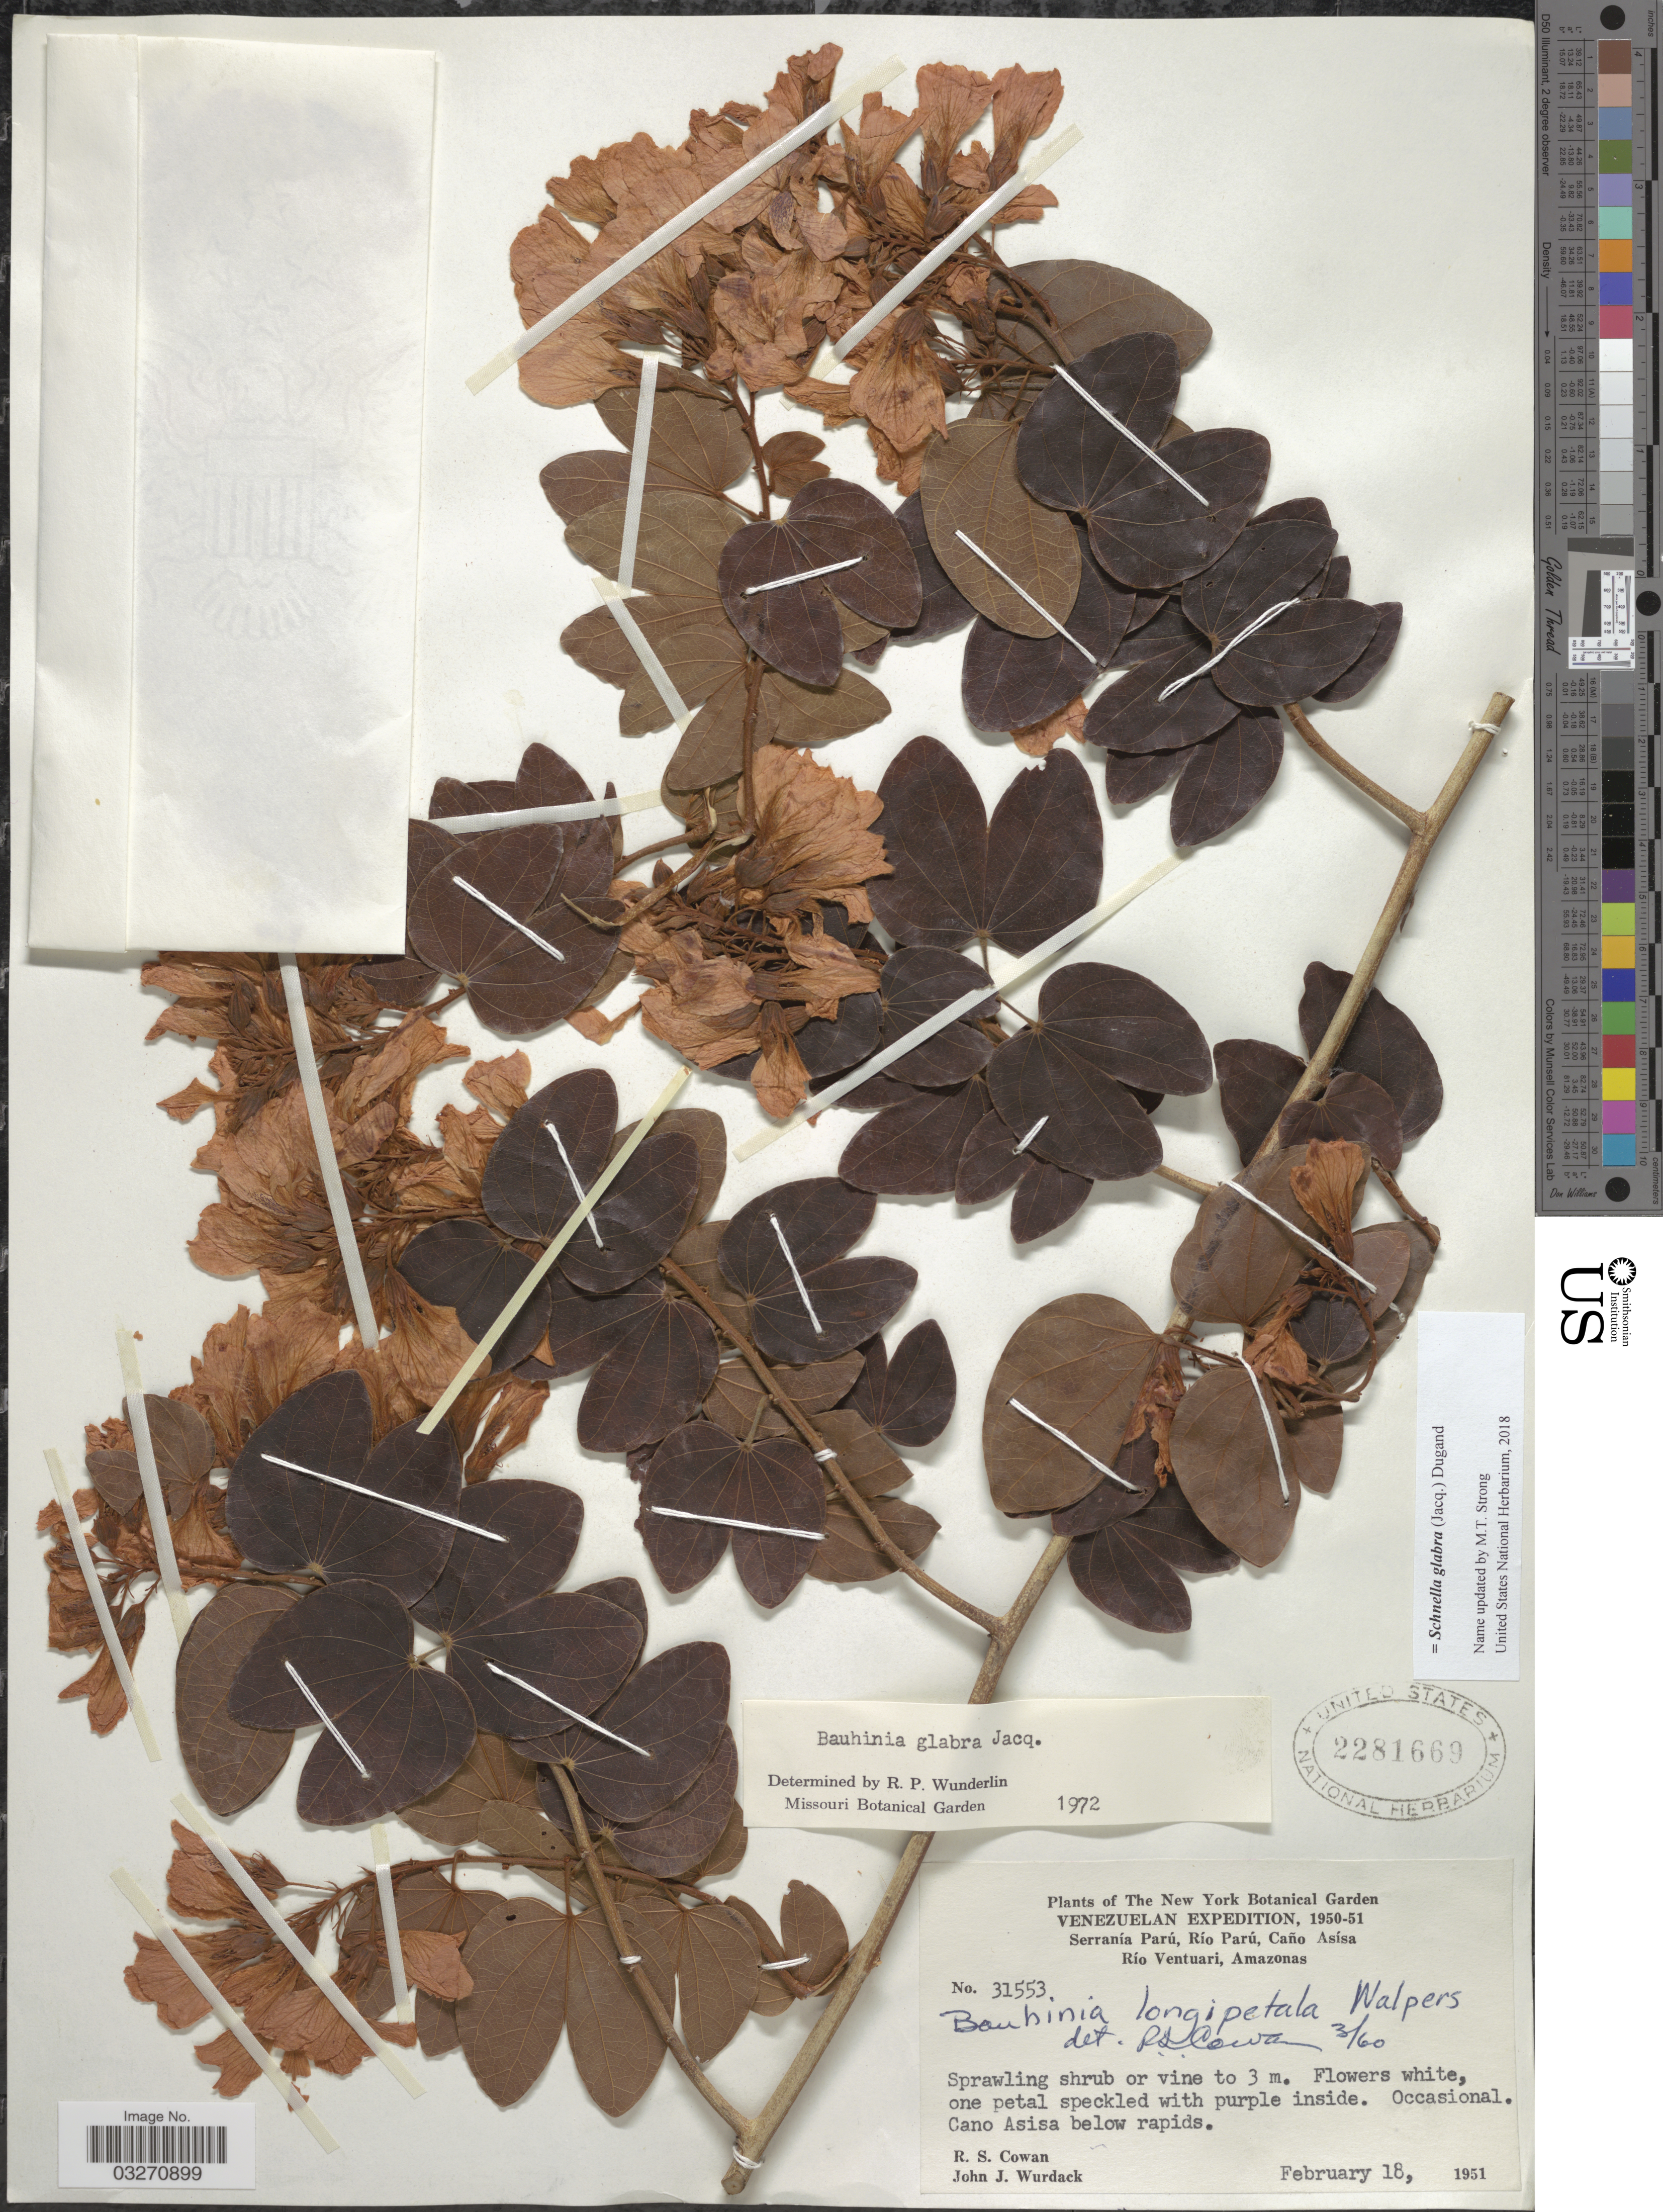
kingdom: Plantae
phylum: Tracheophyta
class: Magnoliopsida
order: Fabales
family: Fabaceae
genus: Schnella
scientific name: Schnella glabra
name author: (Jacq.) Dugand G.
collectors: R. S. Cowan & J. J. Wurdack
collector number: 31553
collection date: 1951-02-18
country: Venezuela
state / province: Amazonas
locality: Serranía Parú, Río Parú, Caño Asísa, Río Ventuari. Cano Asisa below rapids.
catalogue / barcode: US 2281669